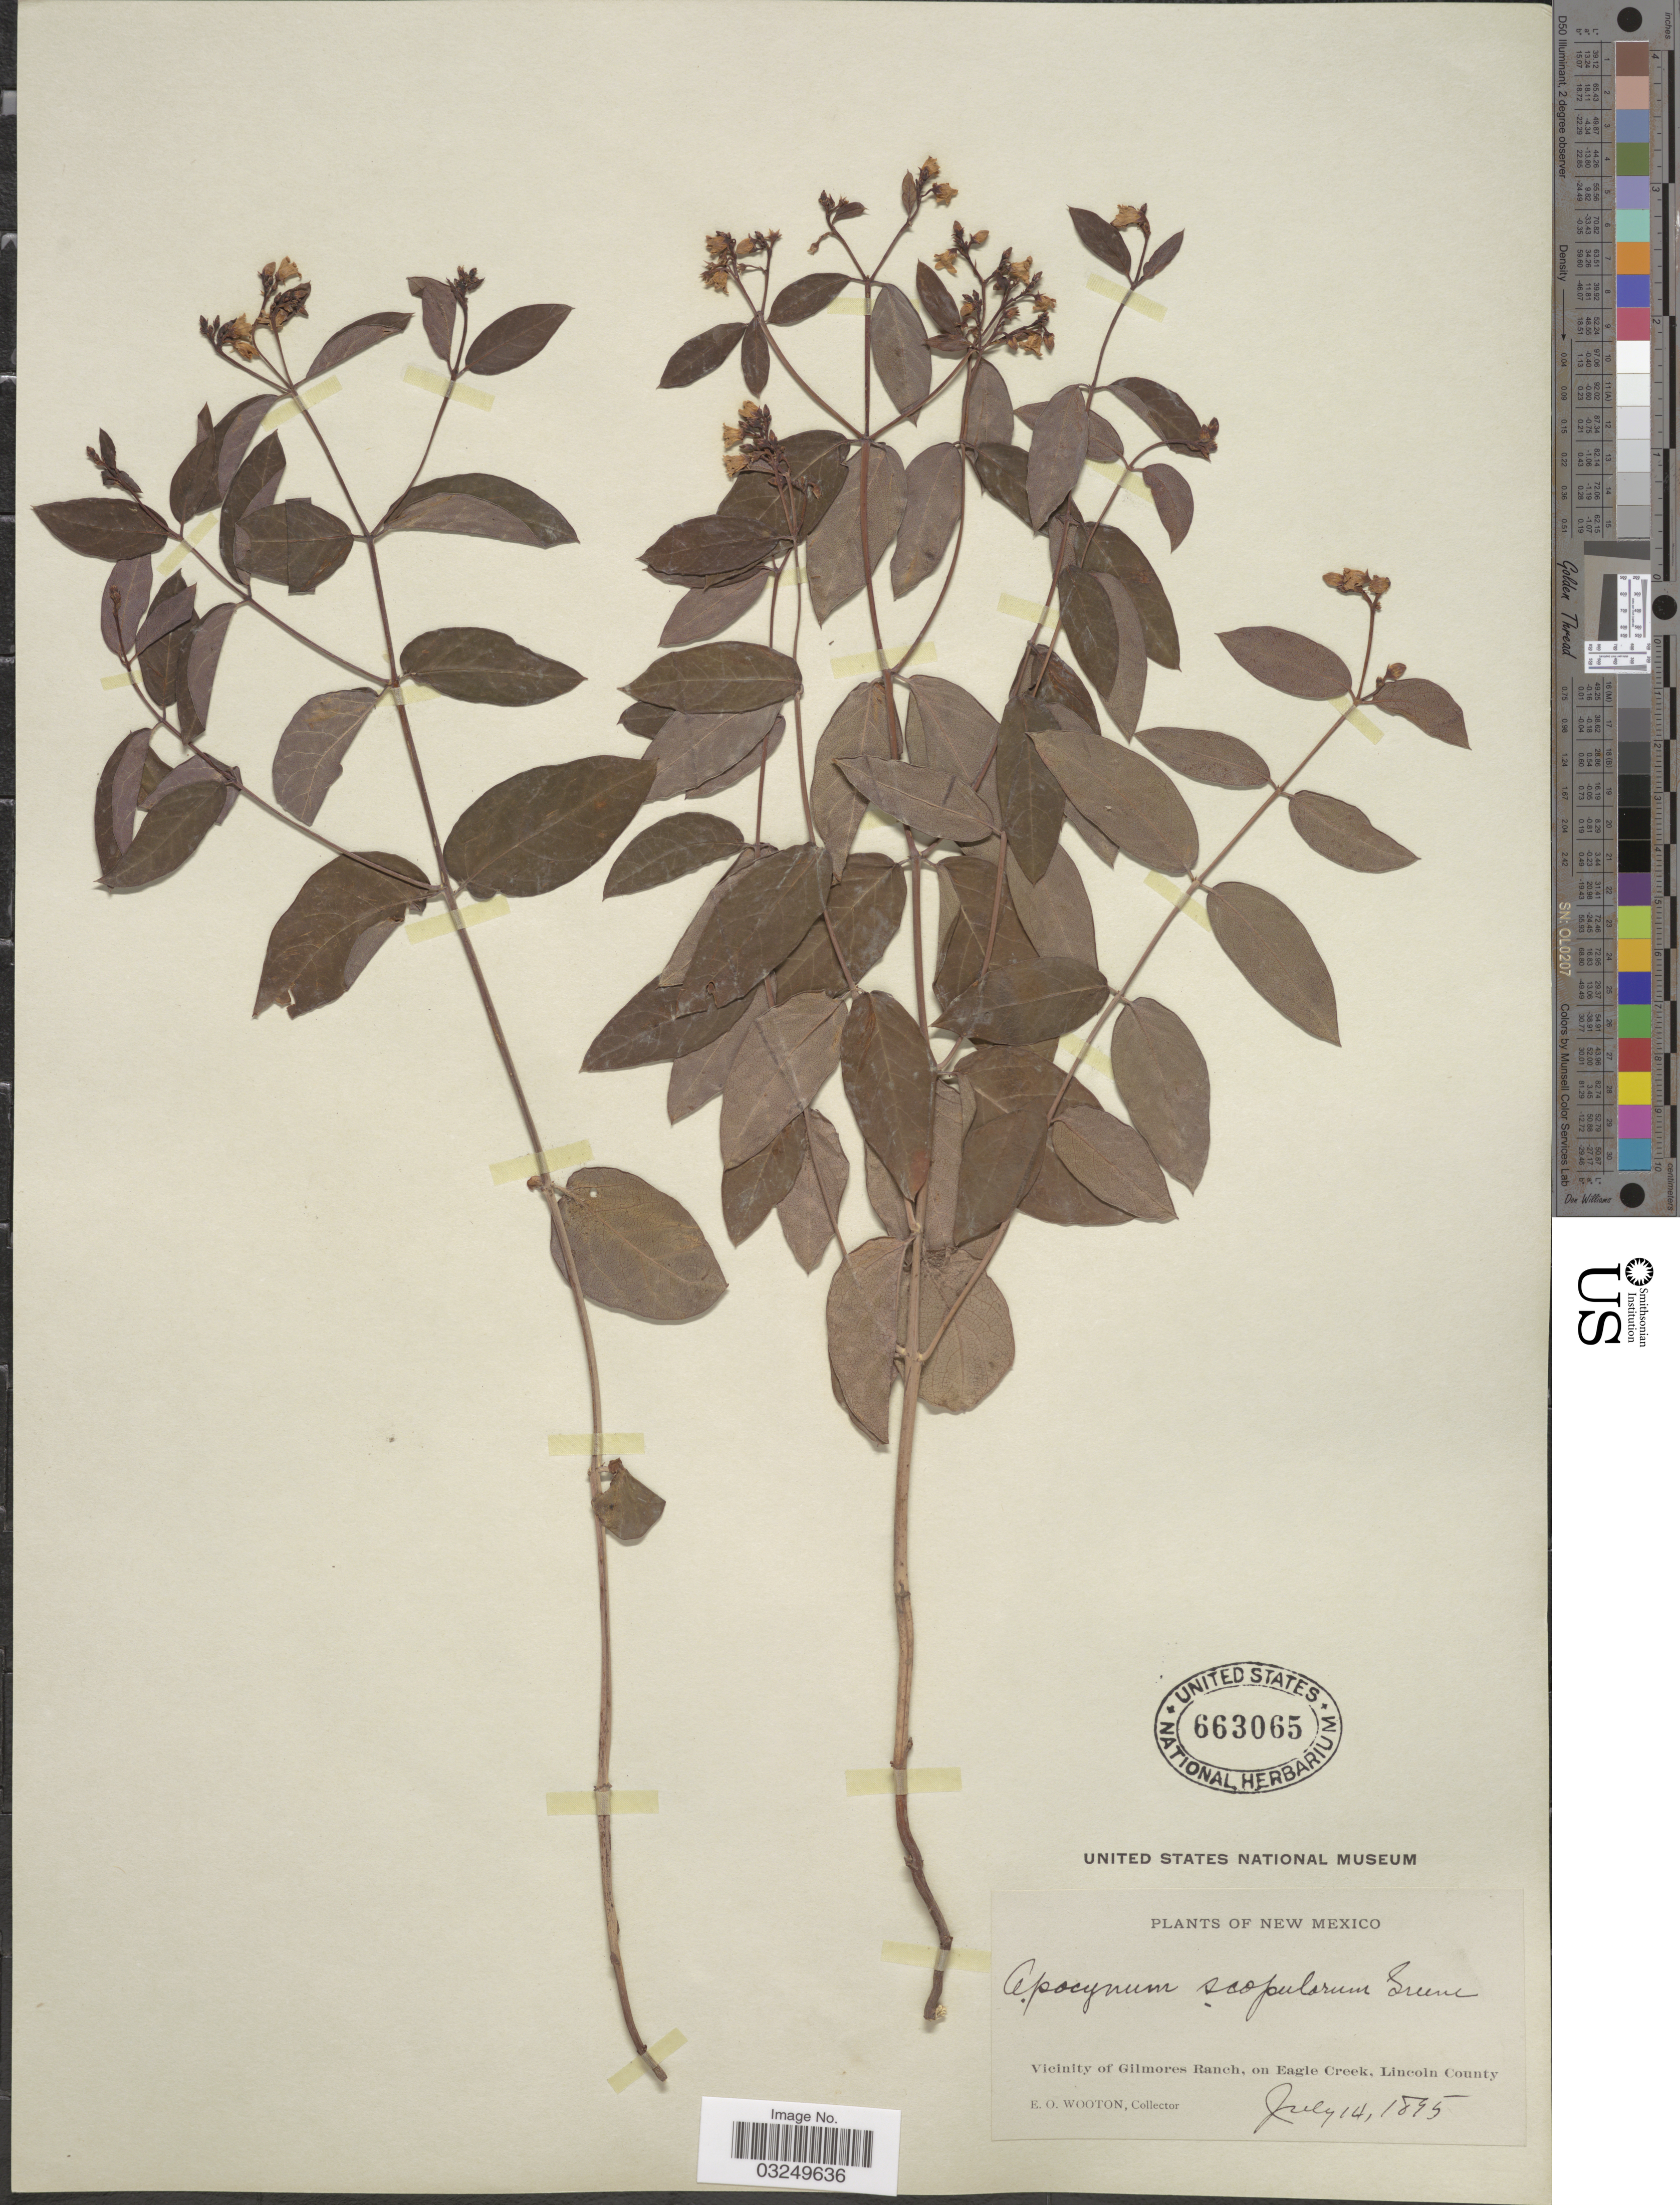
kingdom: Plantae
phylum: Tracheophyta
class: Magnoliopsida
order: Gentianales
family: Apocynaceae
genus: Apocynum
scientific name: Apocynum androsaemifolium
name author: L.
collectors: E. O. Wooton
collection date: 1895-07-14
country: United States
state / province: New Mexico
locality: Vicinity of Gilmores Ranch, on Eagle Creek, Lincoln County.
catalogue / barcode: US 663065